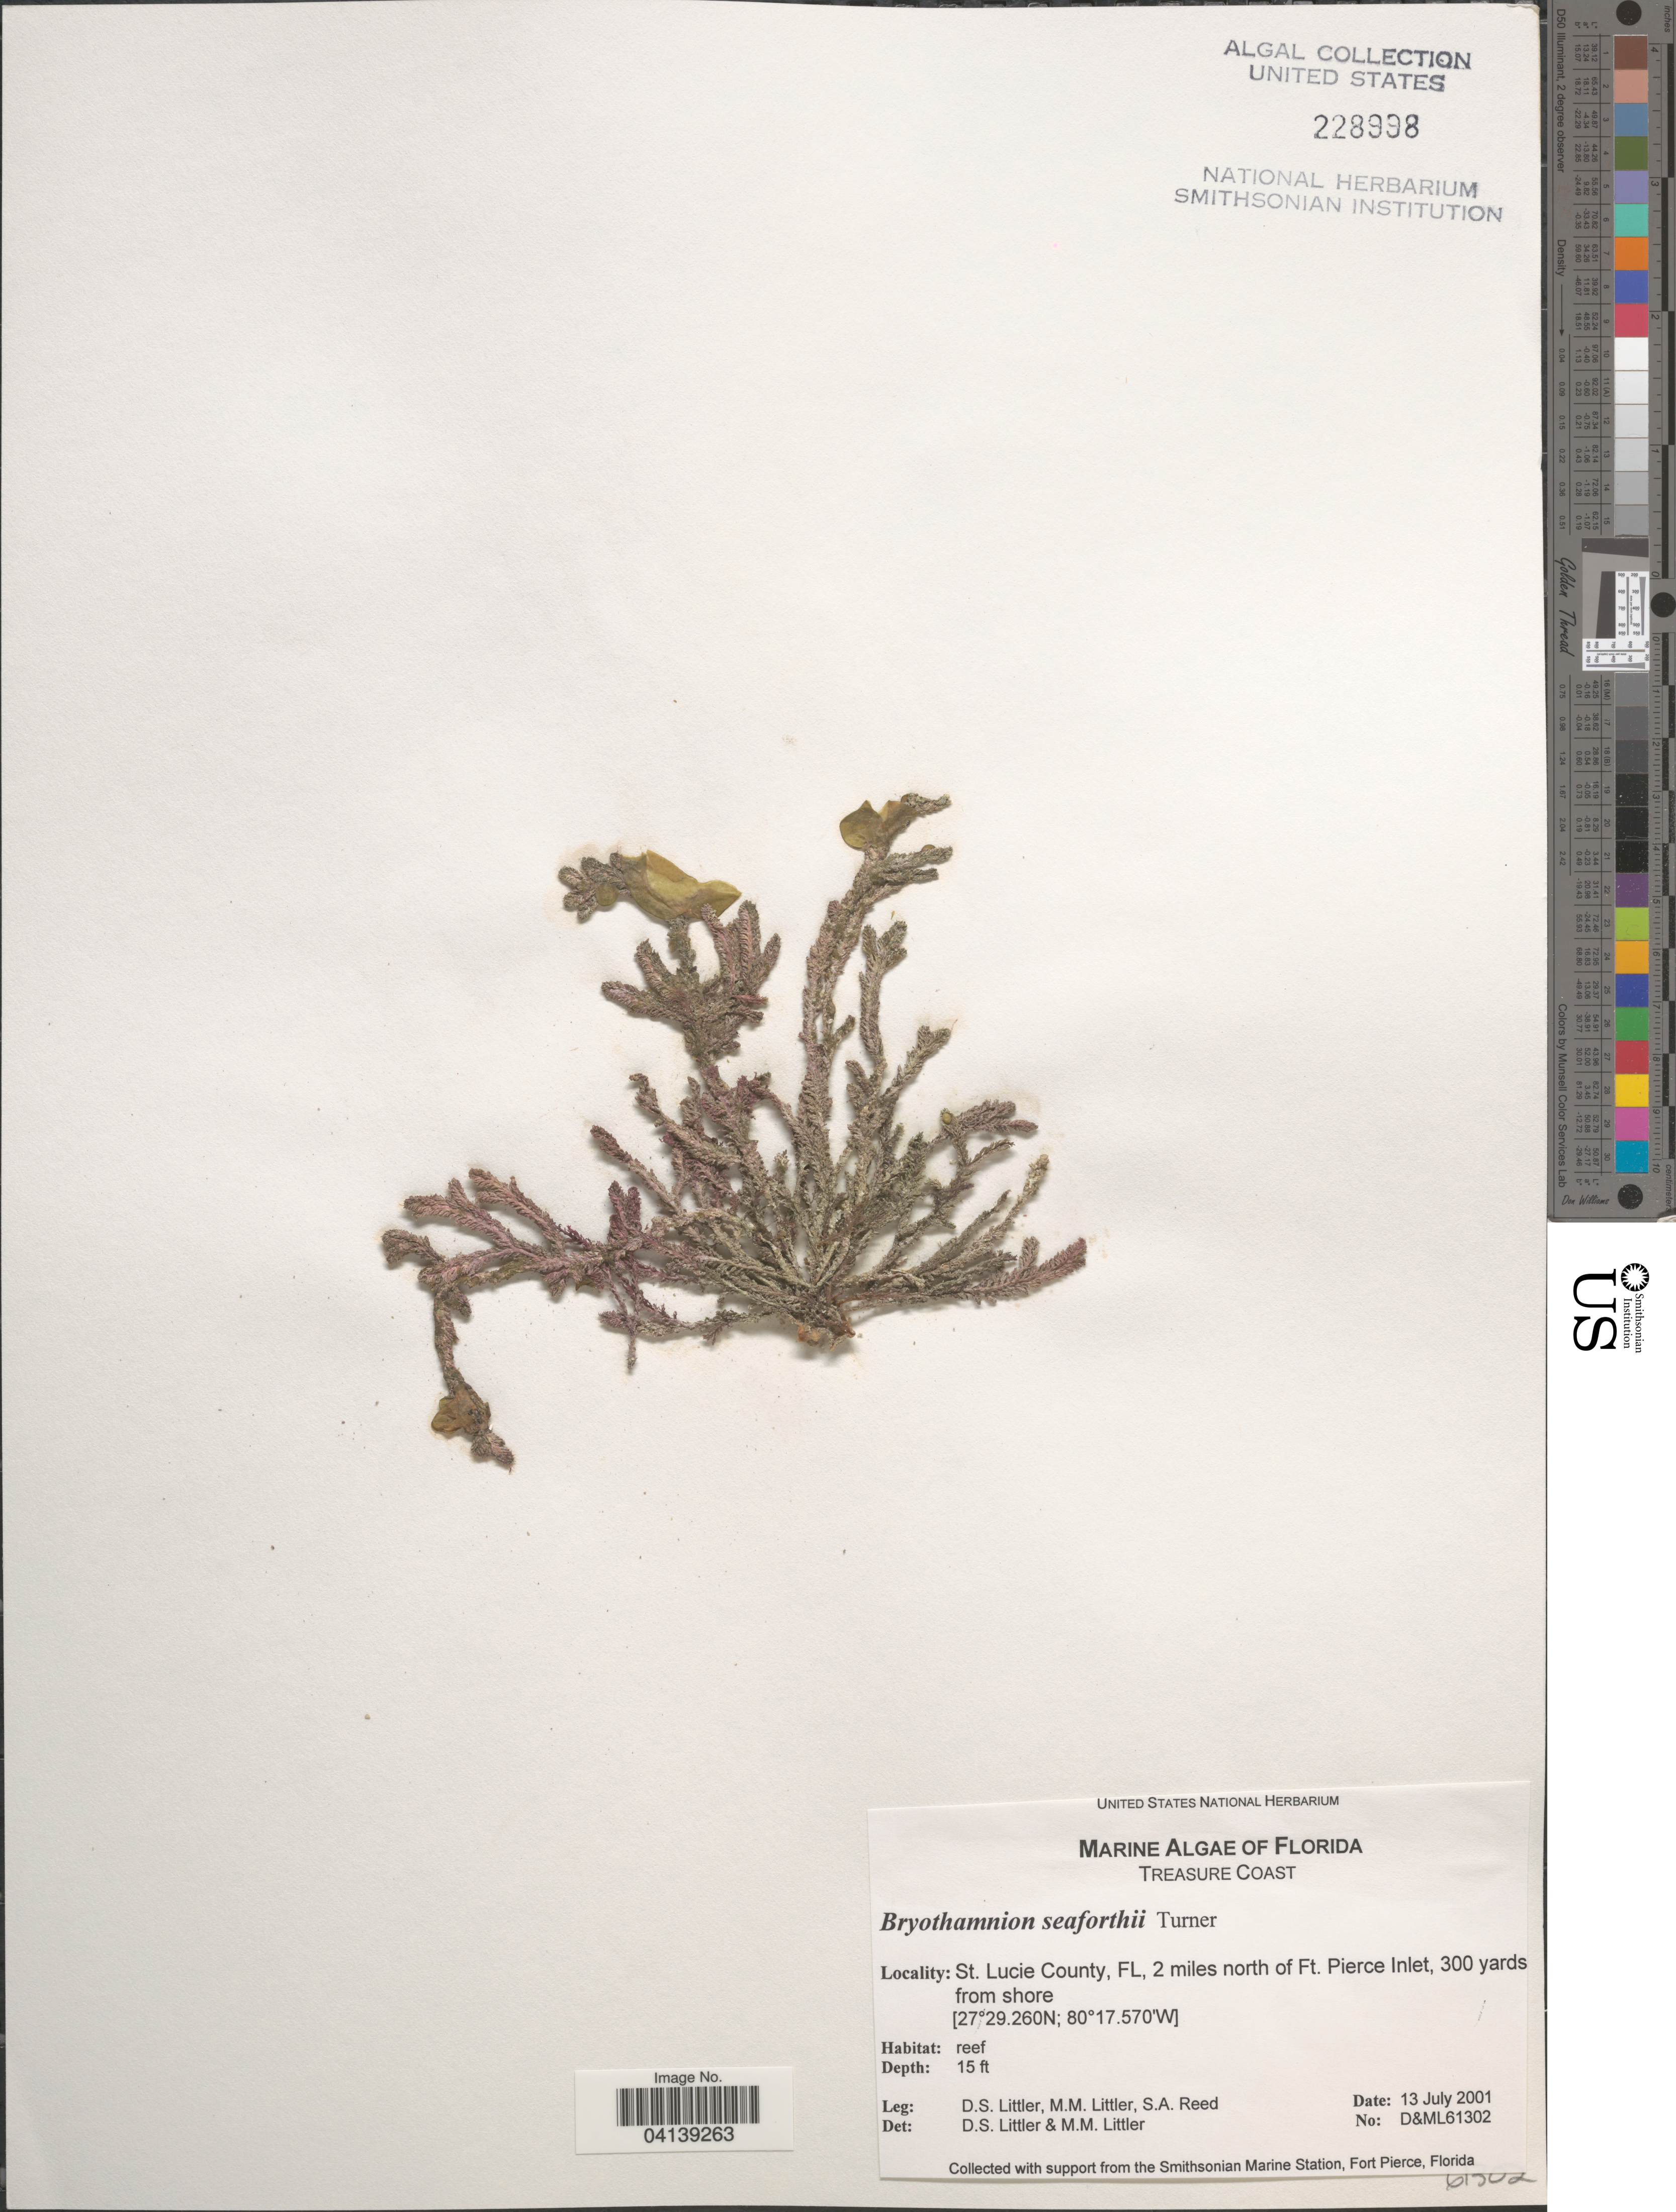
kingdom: Plantae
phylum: Rhodophyta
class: Florideophyceae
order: Ceramiales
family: Rhodomelaceae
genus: Bryothamnion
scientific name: Bryothamnion seaforthii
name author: (Turner) Kütz.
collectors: D. S. Littler & S. Reed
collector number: D&ML61302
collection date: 2001-07-13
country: United States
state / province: Florida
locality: Treasure Coast. St. Lucie County, 2 miles north of Ft. Pierce Inlet, 300 yards from shore.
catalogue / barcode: US 228998